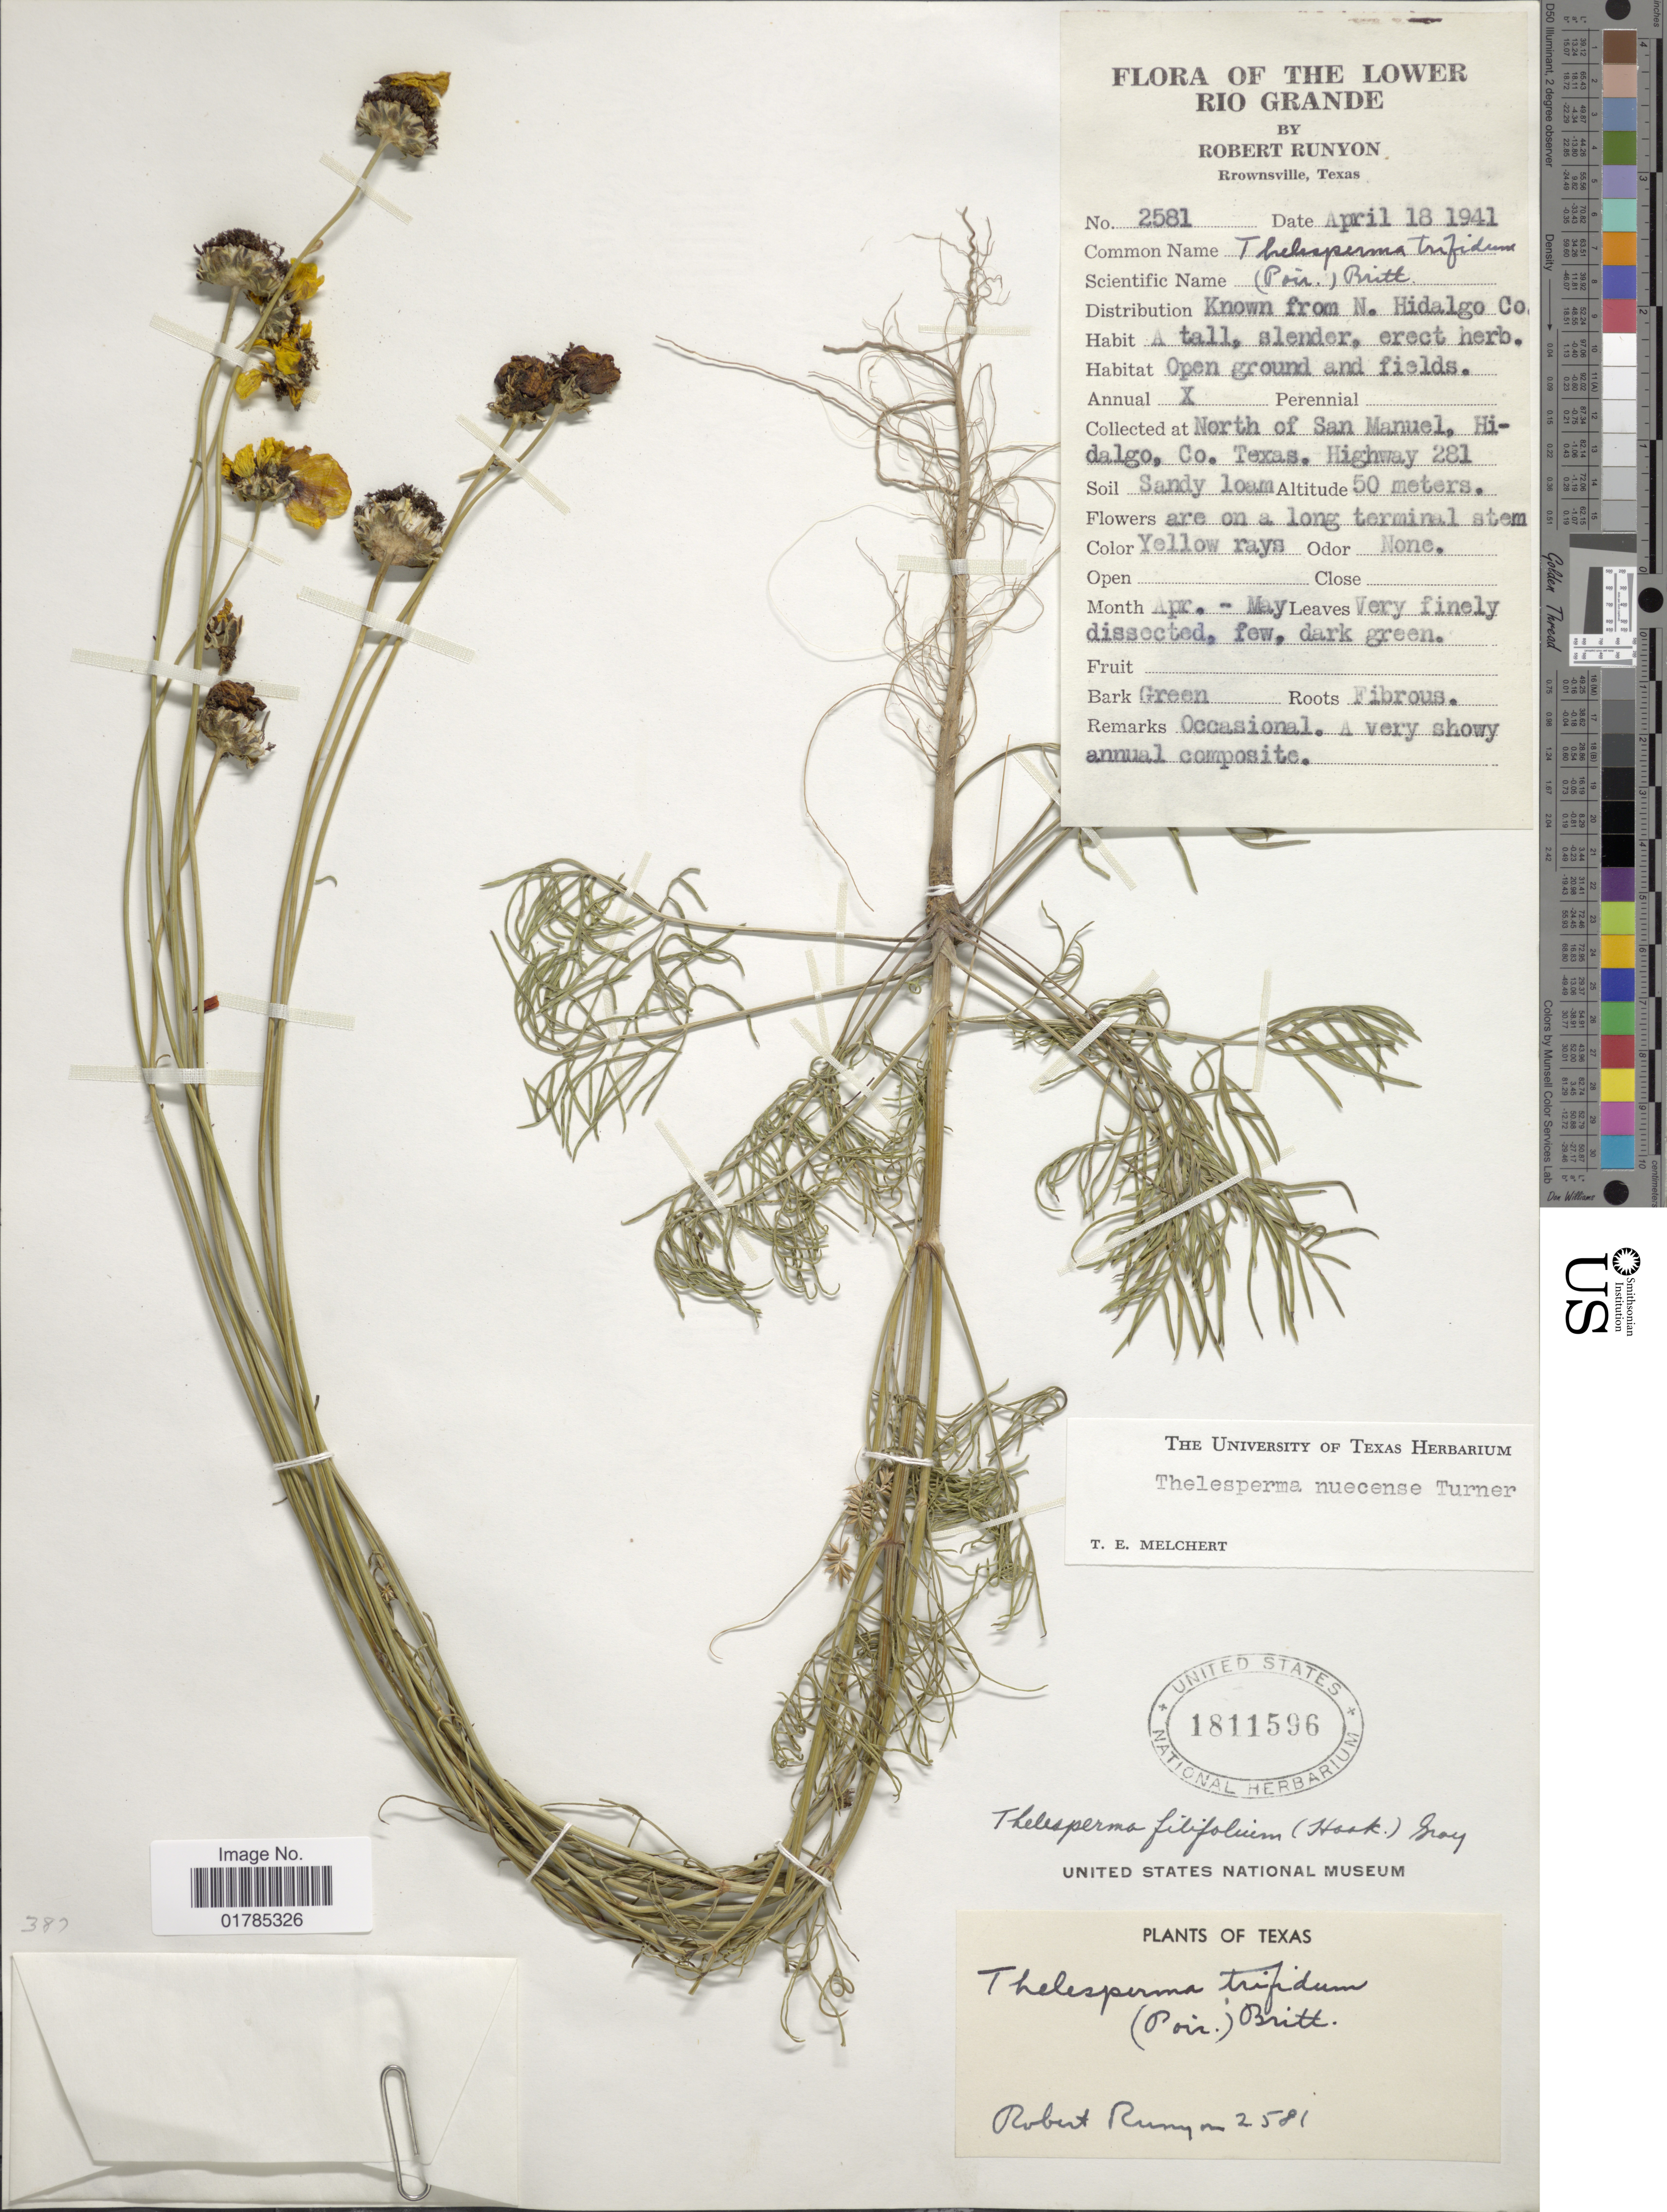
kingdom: Plantae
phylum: Tracheophyta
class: Magnoliopsida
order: Asterales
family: Asteraceae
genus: Thelesperma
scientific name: Thelesperma nuecense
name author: B.L. Turner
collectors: R. Runyon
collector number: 2581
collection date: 1941-04-18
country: United States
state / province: Texas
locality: Lower Rio Grande. North of San Manuel, Hidalgo, Co. Highway 281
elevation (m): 50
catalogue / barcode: US 1811596